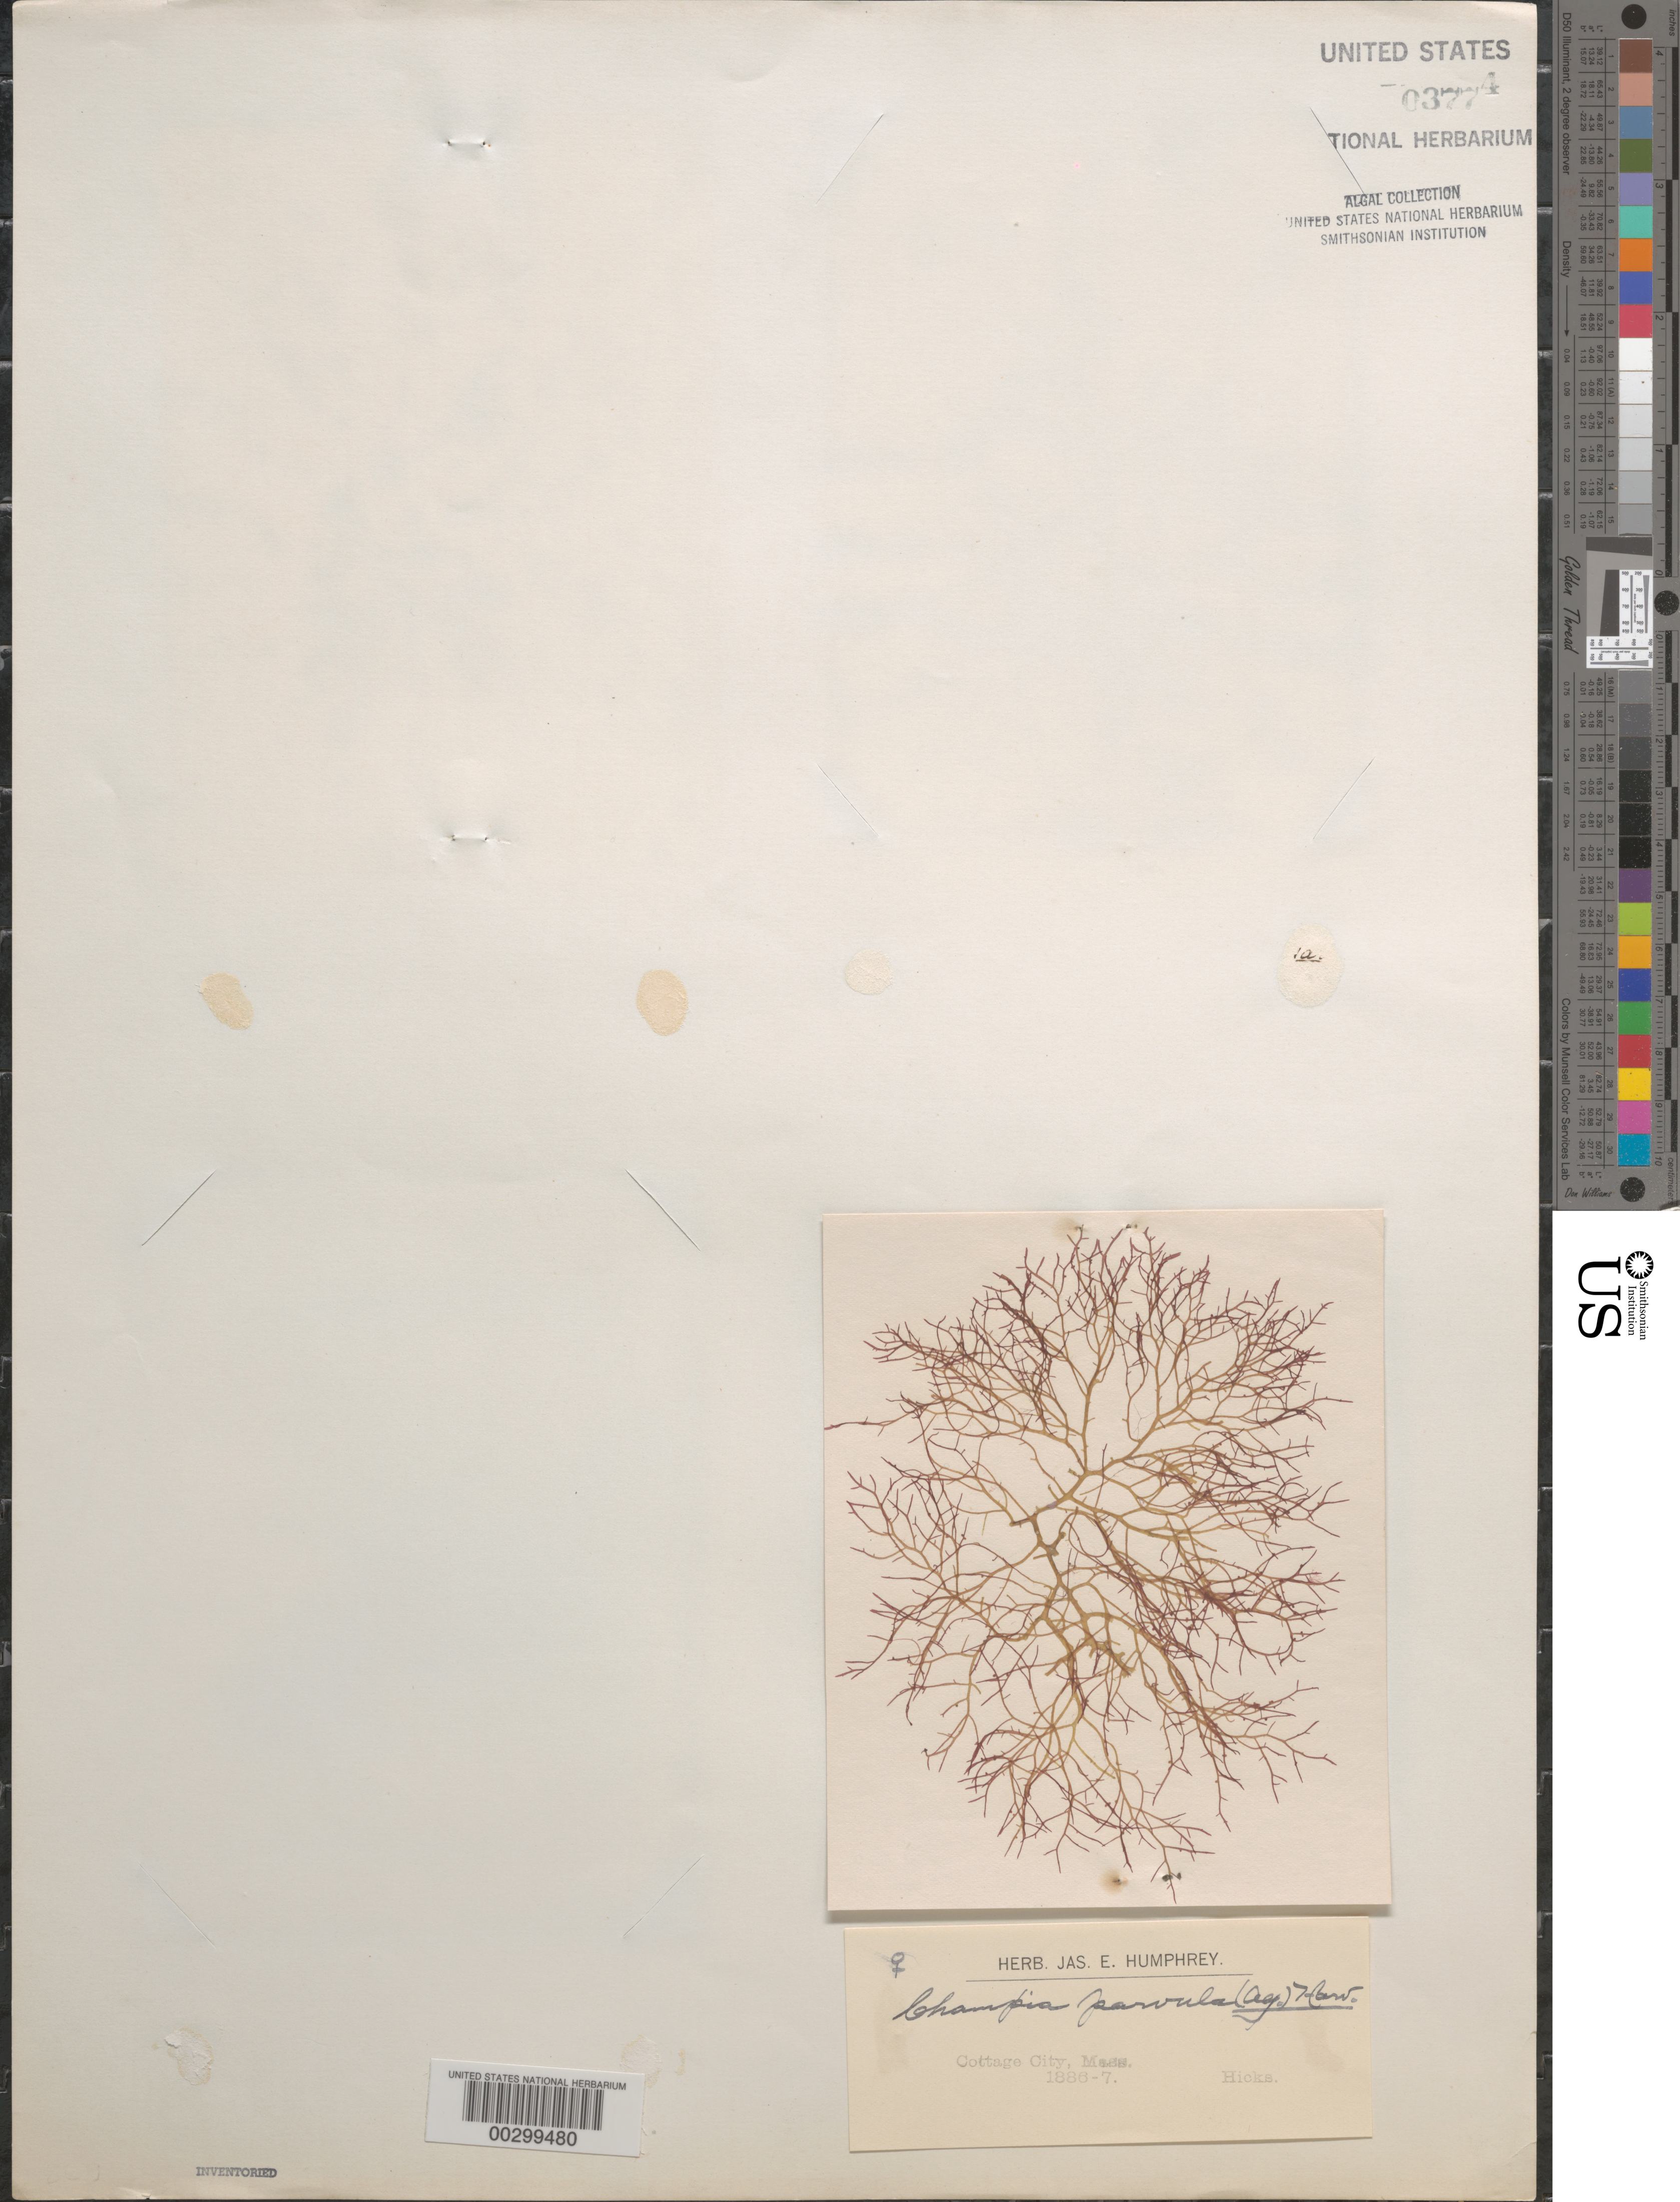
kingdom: Plantae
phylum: Rhodophyta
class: Florideophyceae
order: Rhodymeniales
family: Champiaceae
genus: Champia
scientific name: Champia parvula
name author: (C. Agardh) Harv.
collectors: -. Hicks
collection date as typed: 1886 or -- --- 1887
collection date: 1886 or 1887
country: United States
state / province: Massachusetts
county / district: Dukes County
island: Martha's Vineyard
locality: Cottage City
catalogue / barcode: US 3774